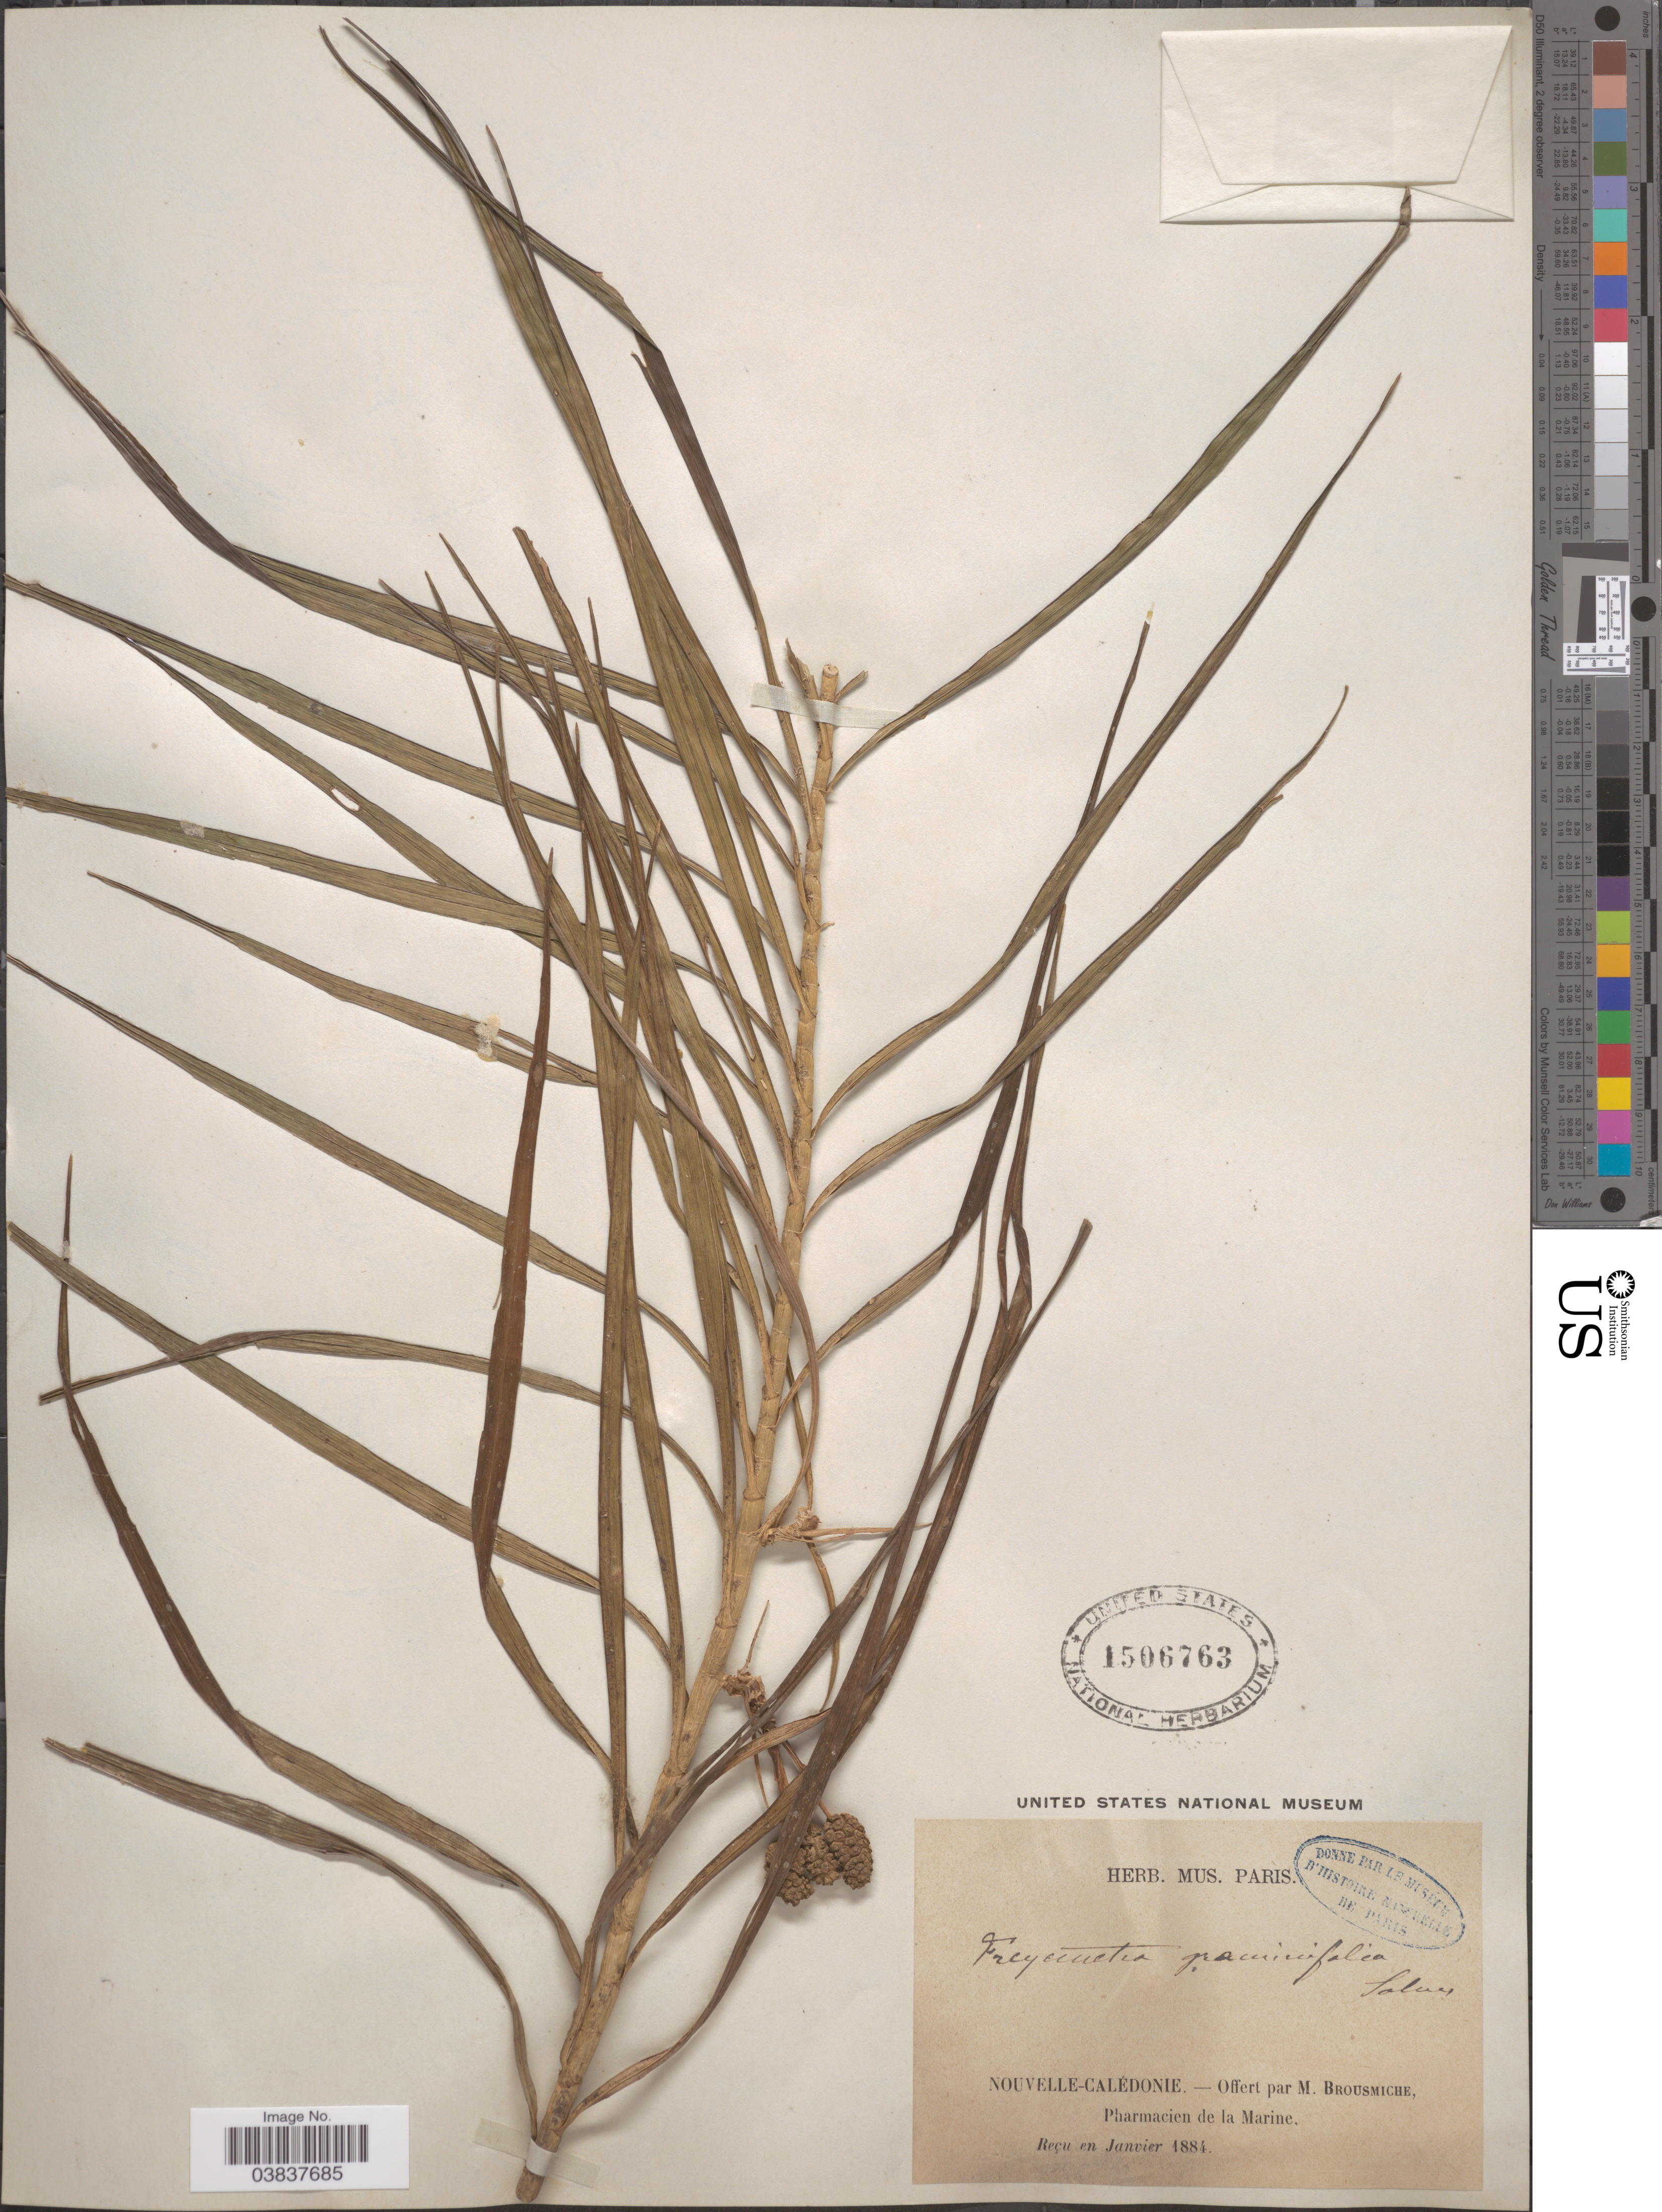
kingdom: Plantae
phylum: Tracheophyta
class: Liliopsida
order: Pandanales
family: Pandanaceae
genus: Freycinetia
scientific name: Freycinetia graminifolia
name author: Solms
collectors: M. Brousmiche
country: New Caledonia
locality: Pharmacien de la Marine.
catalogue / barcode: US 1506763